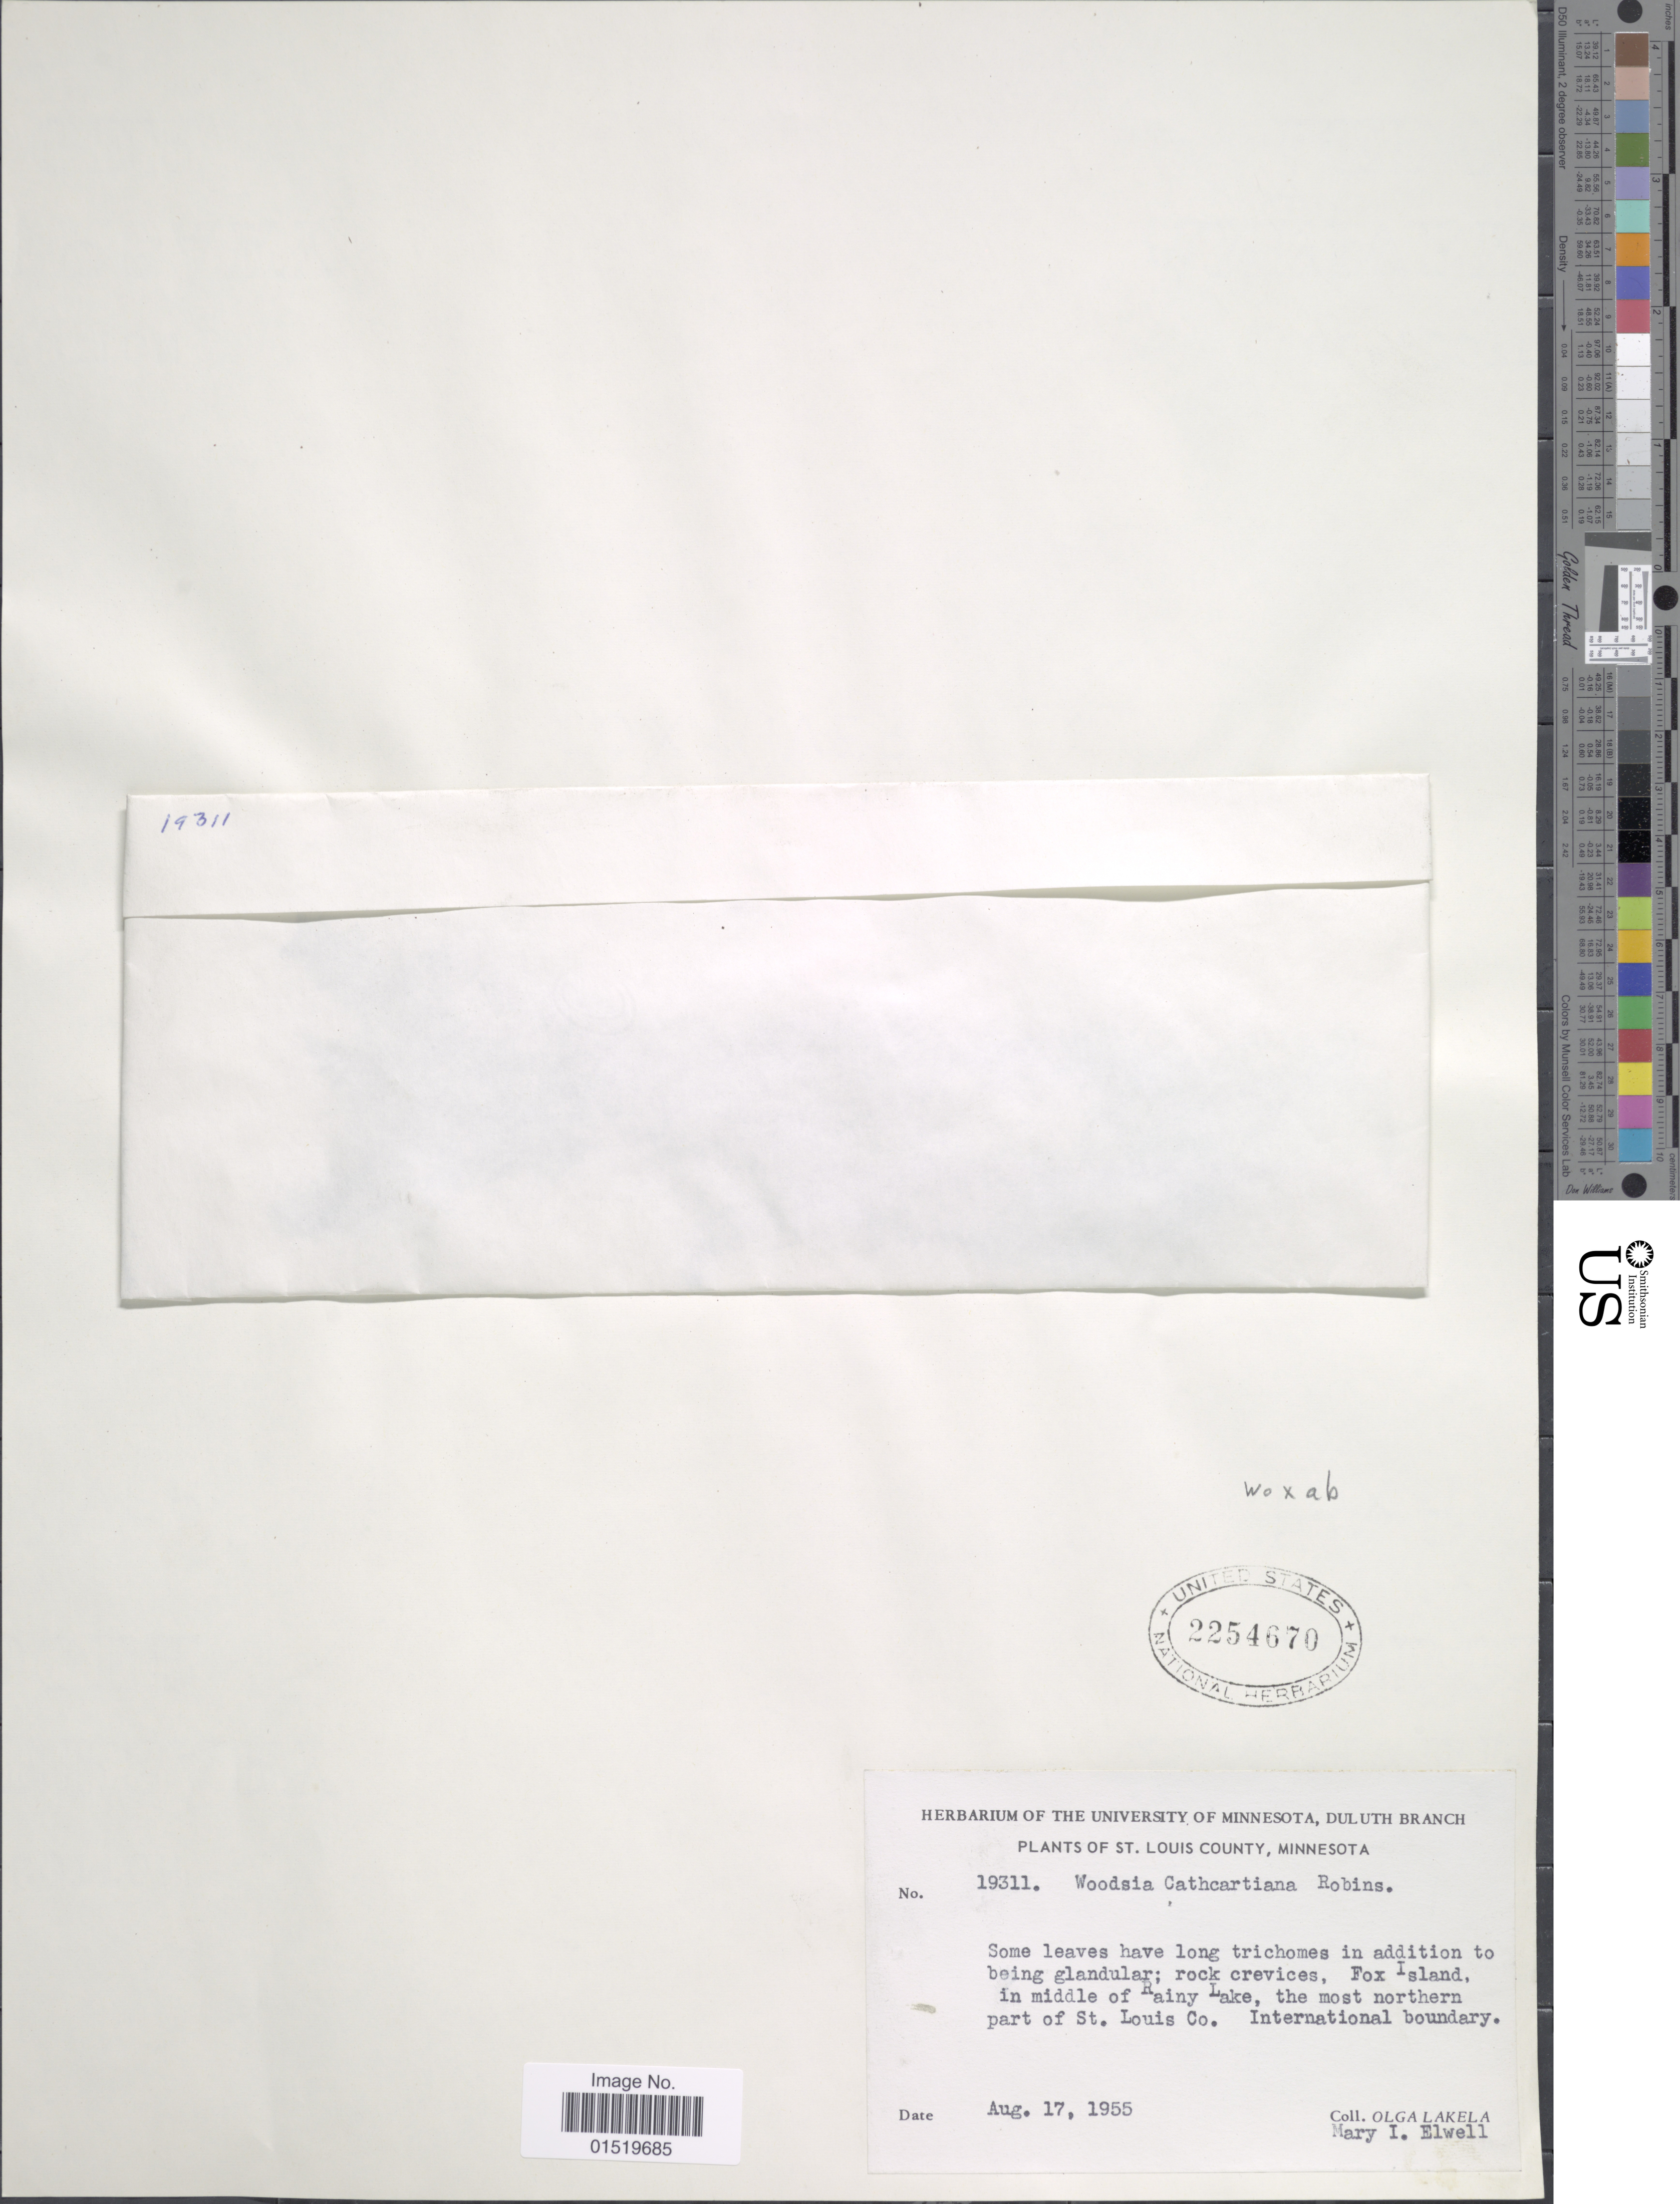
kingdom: Plantae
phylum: Tracheophyta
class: Polypodiopsida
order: Polypodiales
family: Woodsiaceae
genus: Woodsia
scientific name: Woodsia x abbeae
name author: Butters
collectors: O. K. Lakela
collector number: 19311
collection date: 1955-08-17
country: United States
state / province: Minnesota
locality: St Louis County, Fox island, in middle of Rainy Lake, the most northern part of St Louis Co. International boundary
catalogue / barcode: US 2254670